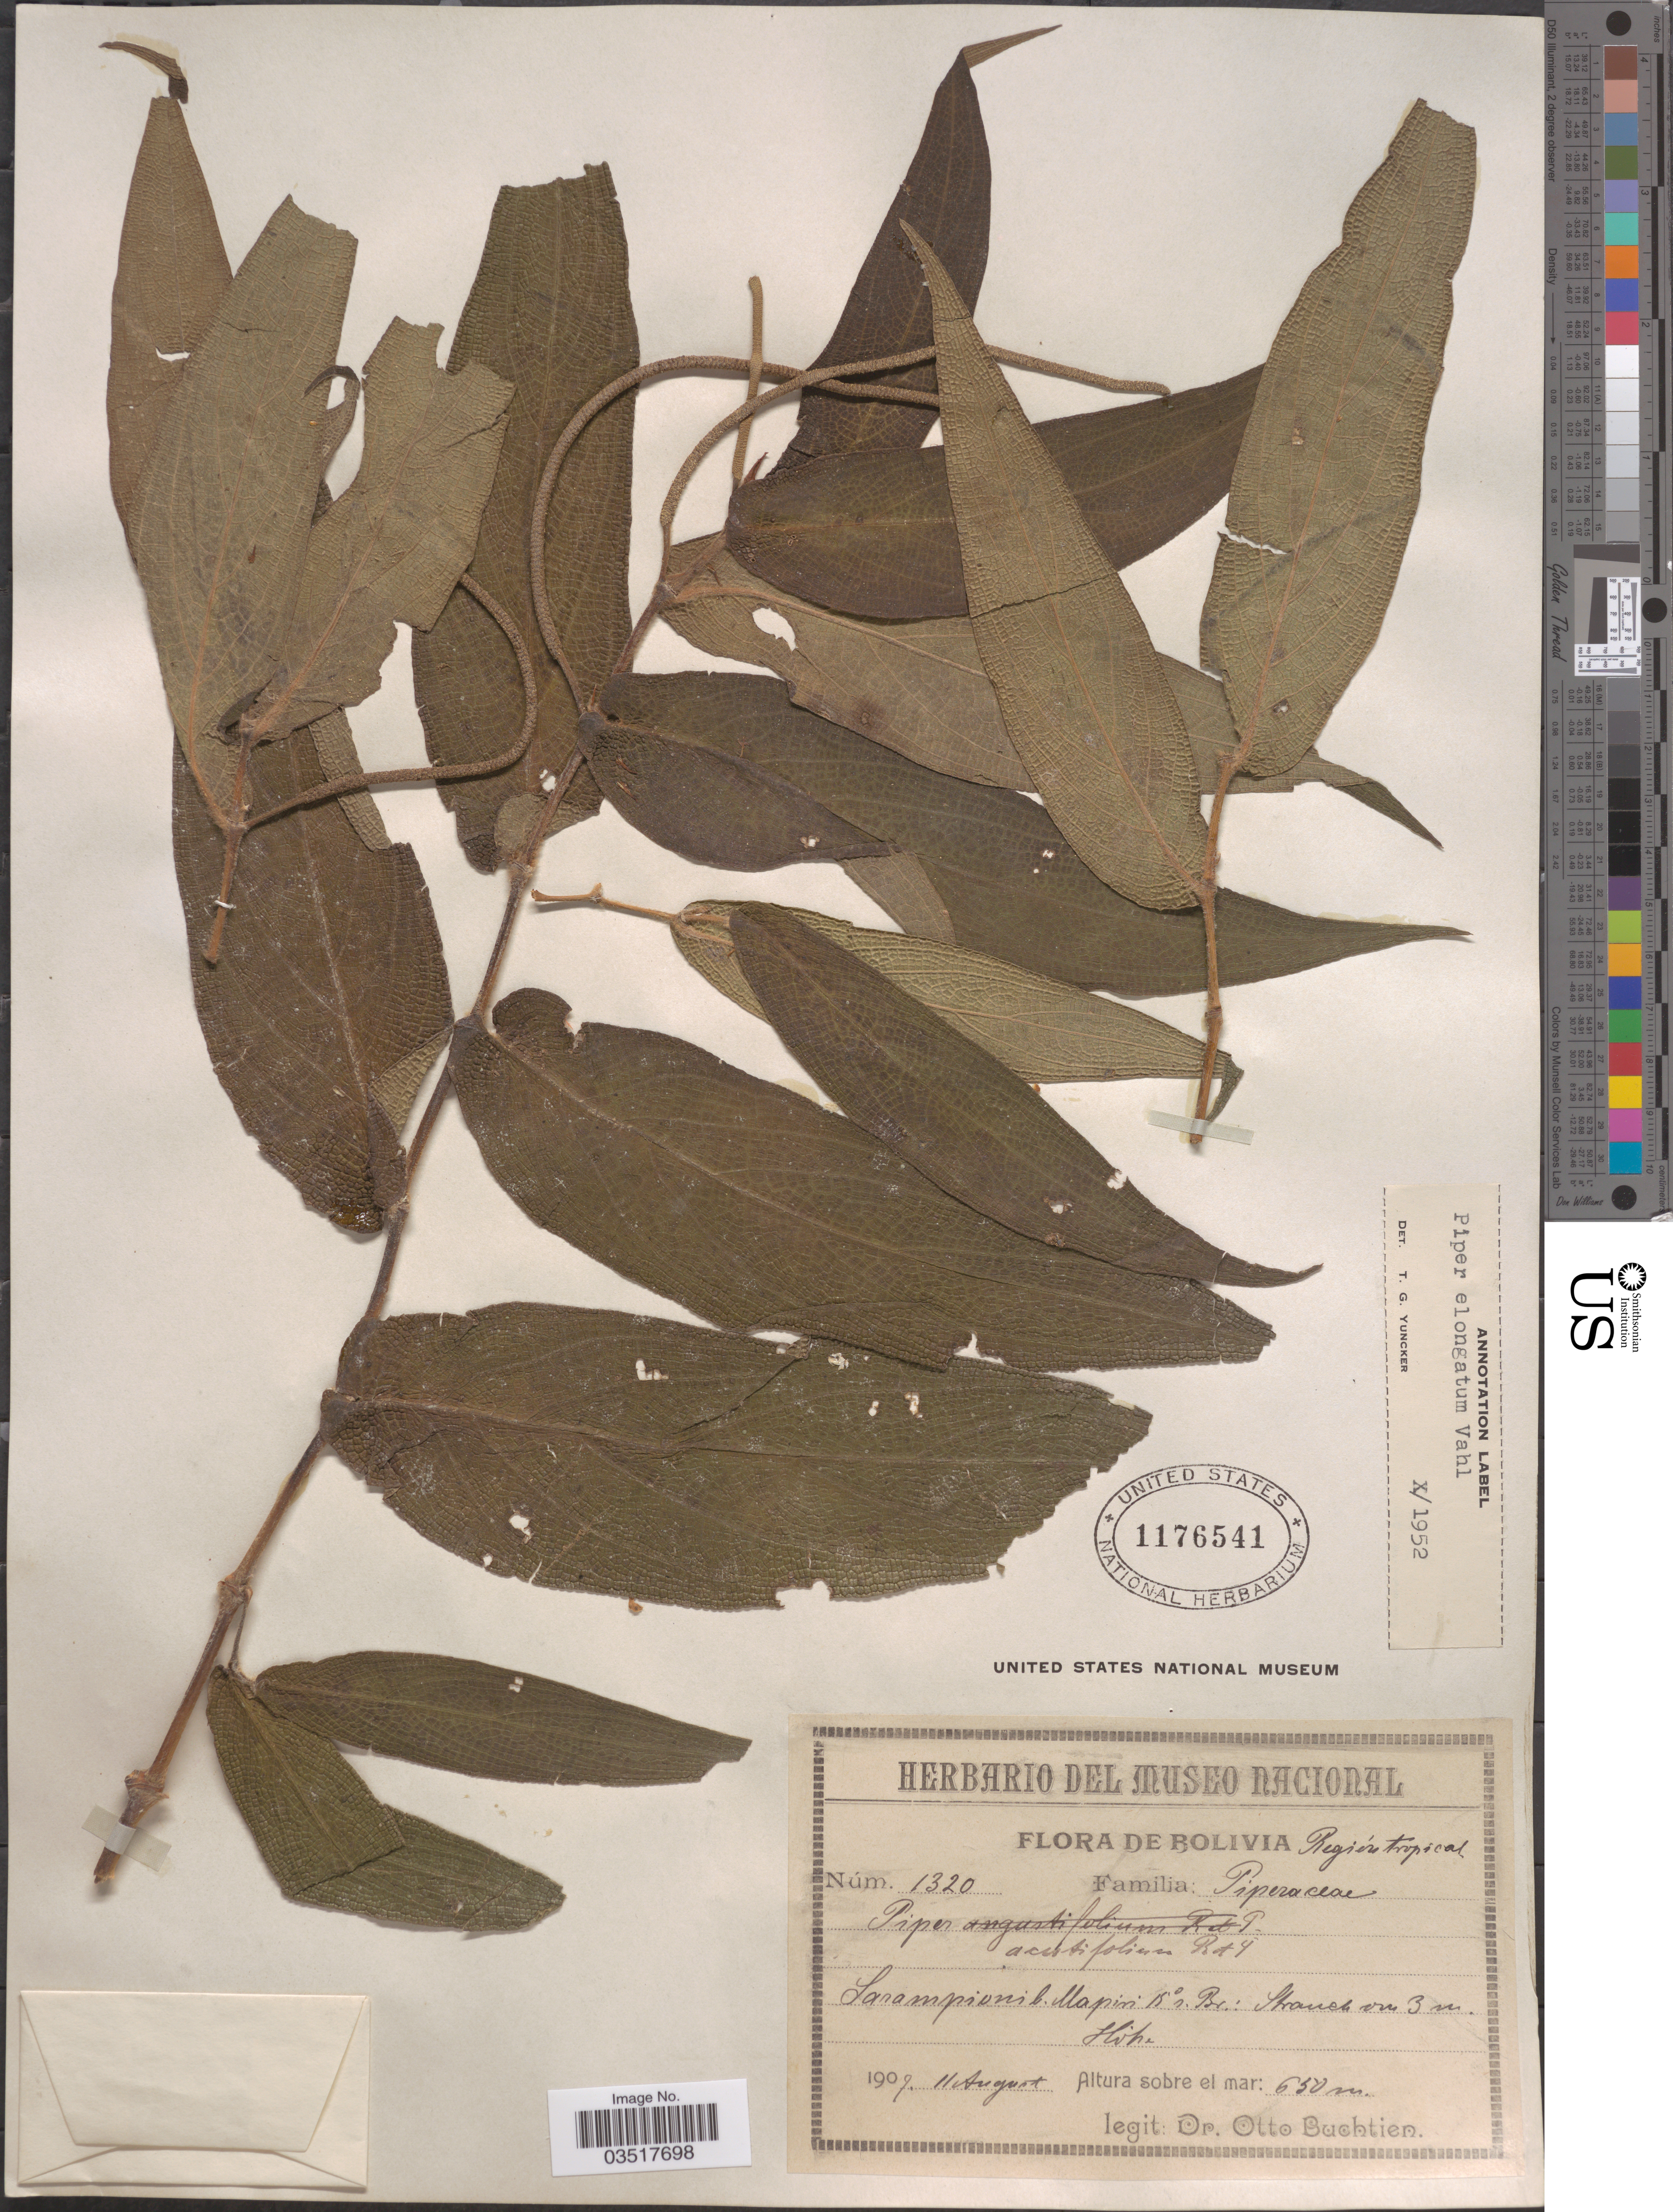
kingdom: Plantae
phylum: Tracheophyta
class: Magnoliopsida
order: Piperales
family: Piperaceae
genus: Piper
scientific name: Piper elongatum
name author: Vahl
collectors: O. Buchtien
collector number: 1320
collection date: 1907-08-11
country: Bolivia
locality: Región tropical. Sarampiuni. Mapiri 15° s. Br.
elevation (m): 650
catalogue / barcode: US 1176541